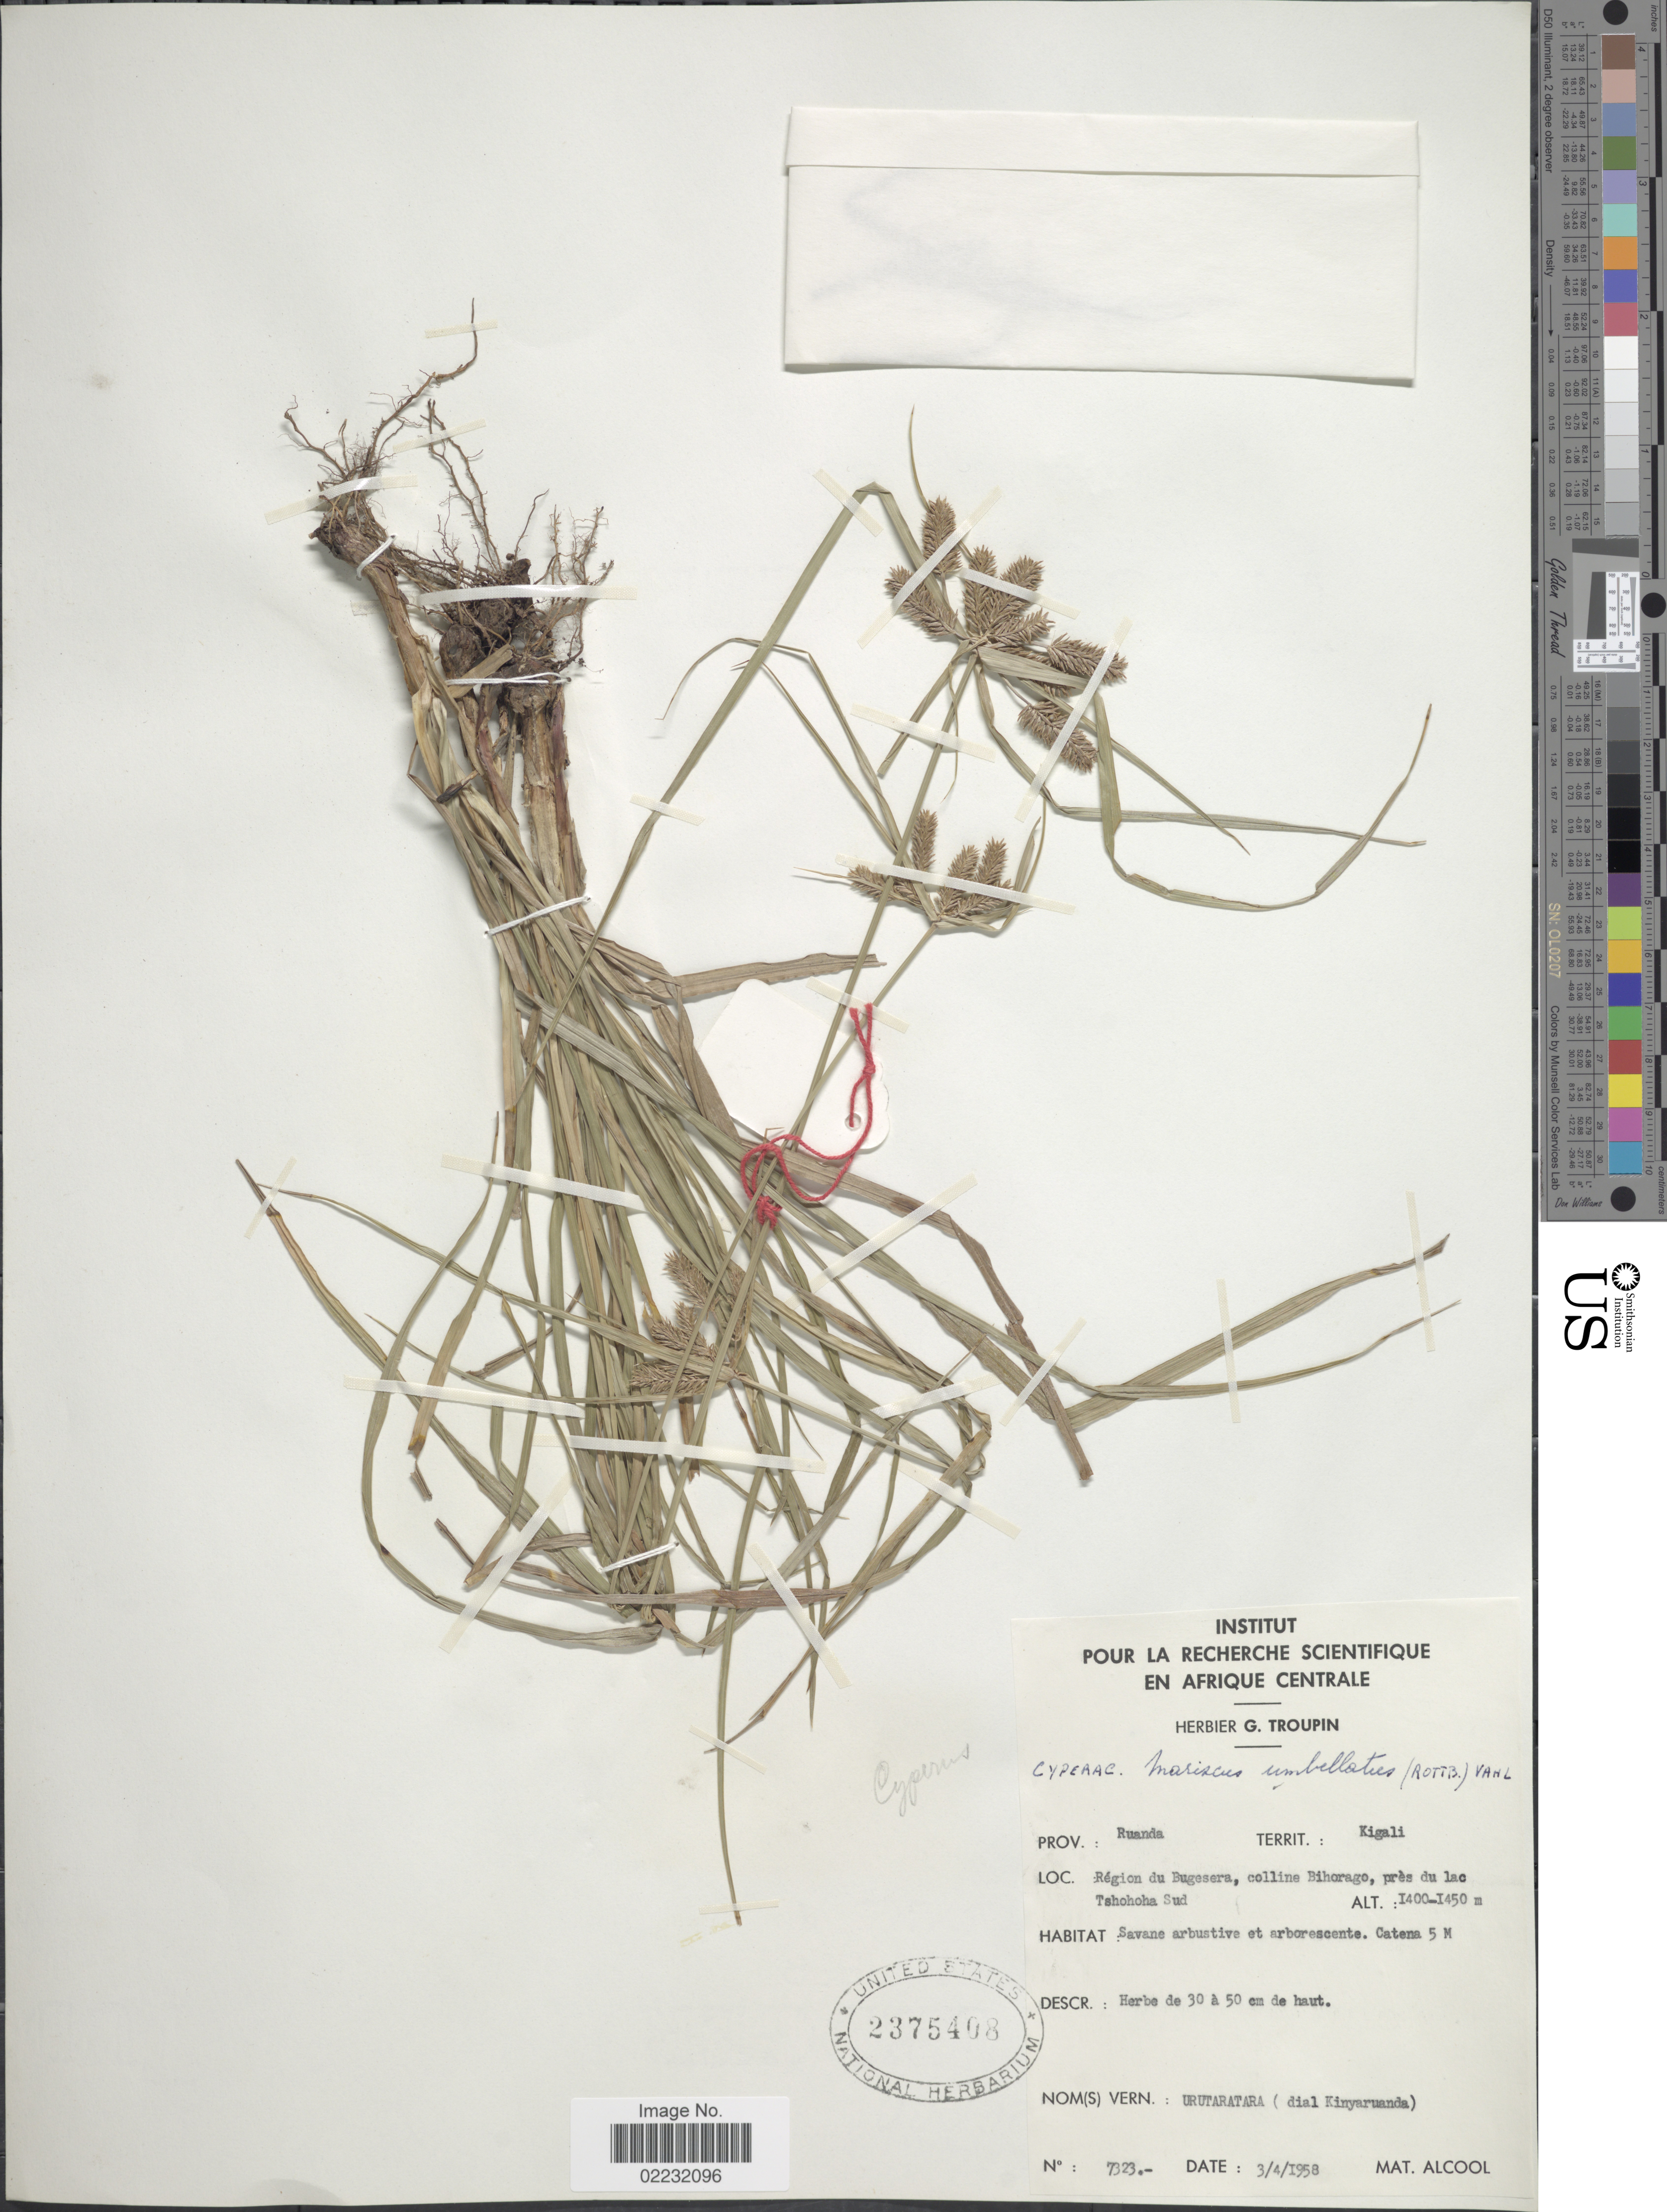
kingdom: Plantae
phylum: Tracheophyta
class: Liliopsida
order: Poales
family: Cyperaceae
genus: Cyperus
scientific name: Cyperus cyperoides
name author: (L.) Kuntze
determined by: Strong, Mark T., (BOT), Smithsonian Institution - National Museum of Natural History (UNITED STATES)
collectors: M. Alcool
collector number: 7323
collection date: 1958-04-03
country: Rwanda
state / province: Kigali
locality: Prov.: Ruanda, region du Bugesera, colline Bihorago, pres du lac Tshohoa Sud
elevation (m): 1400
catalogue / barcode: US 2375408